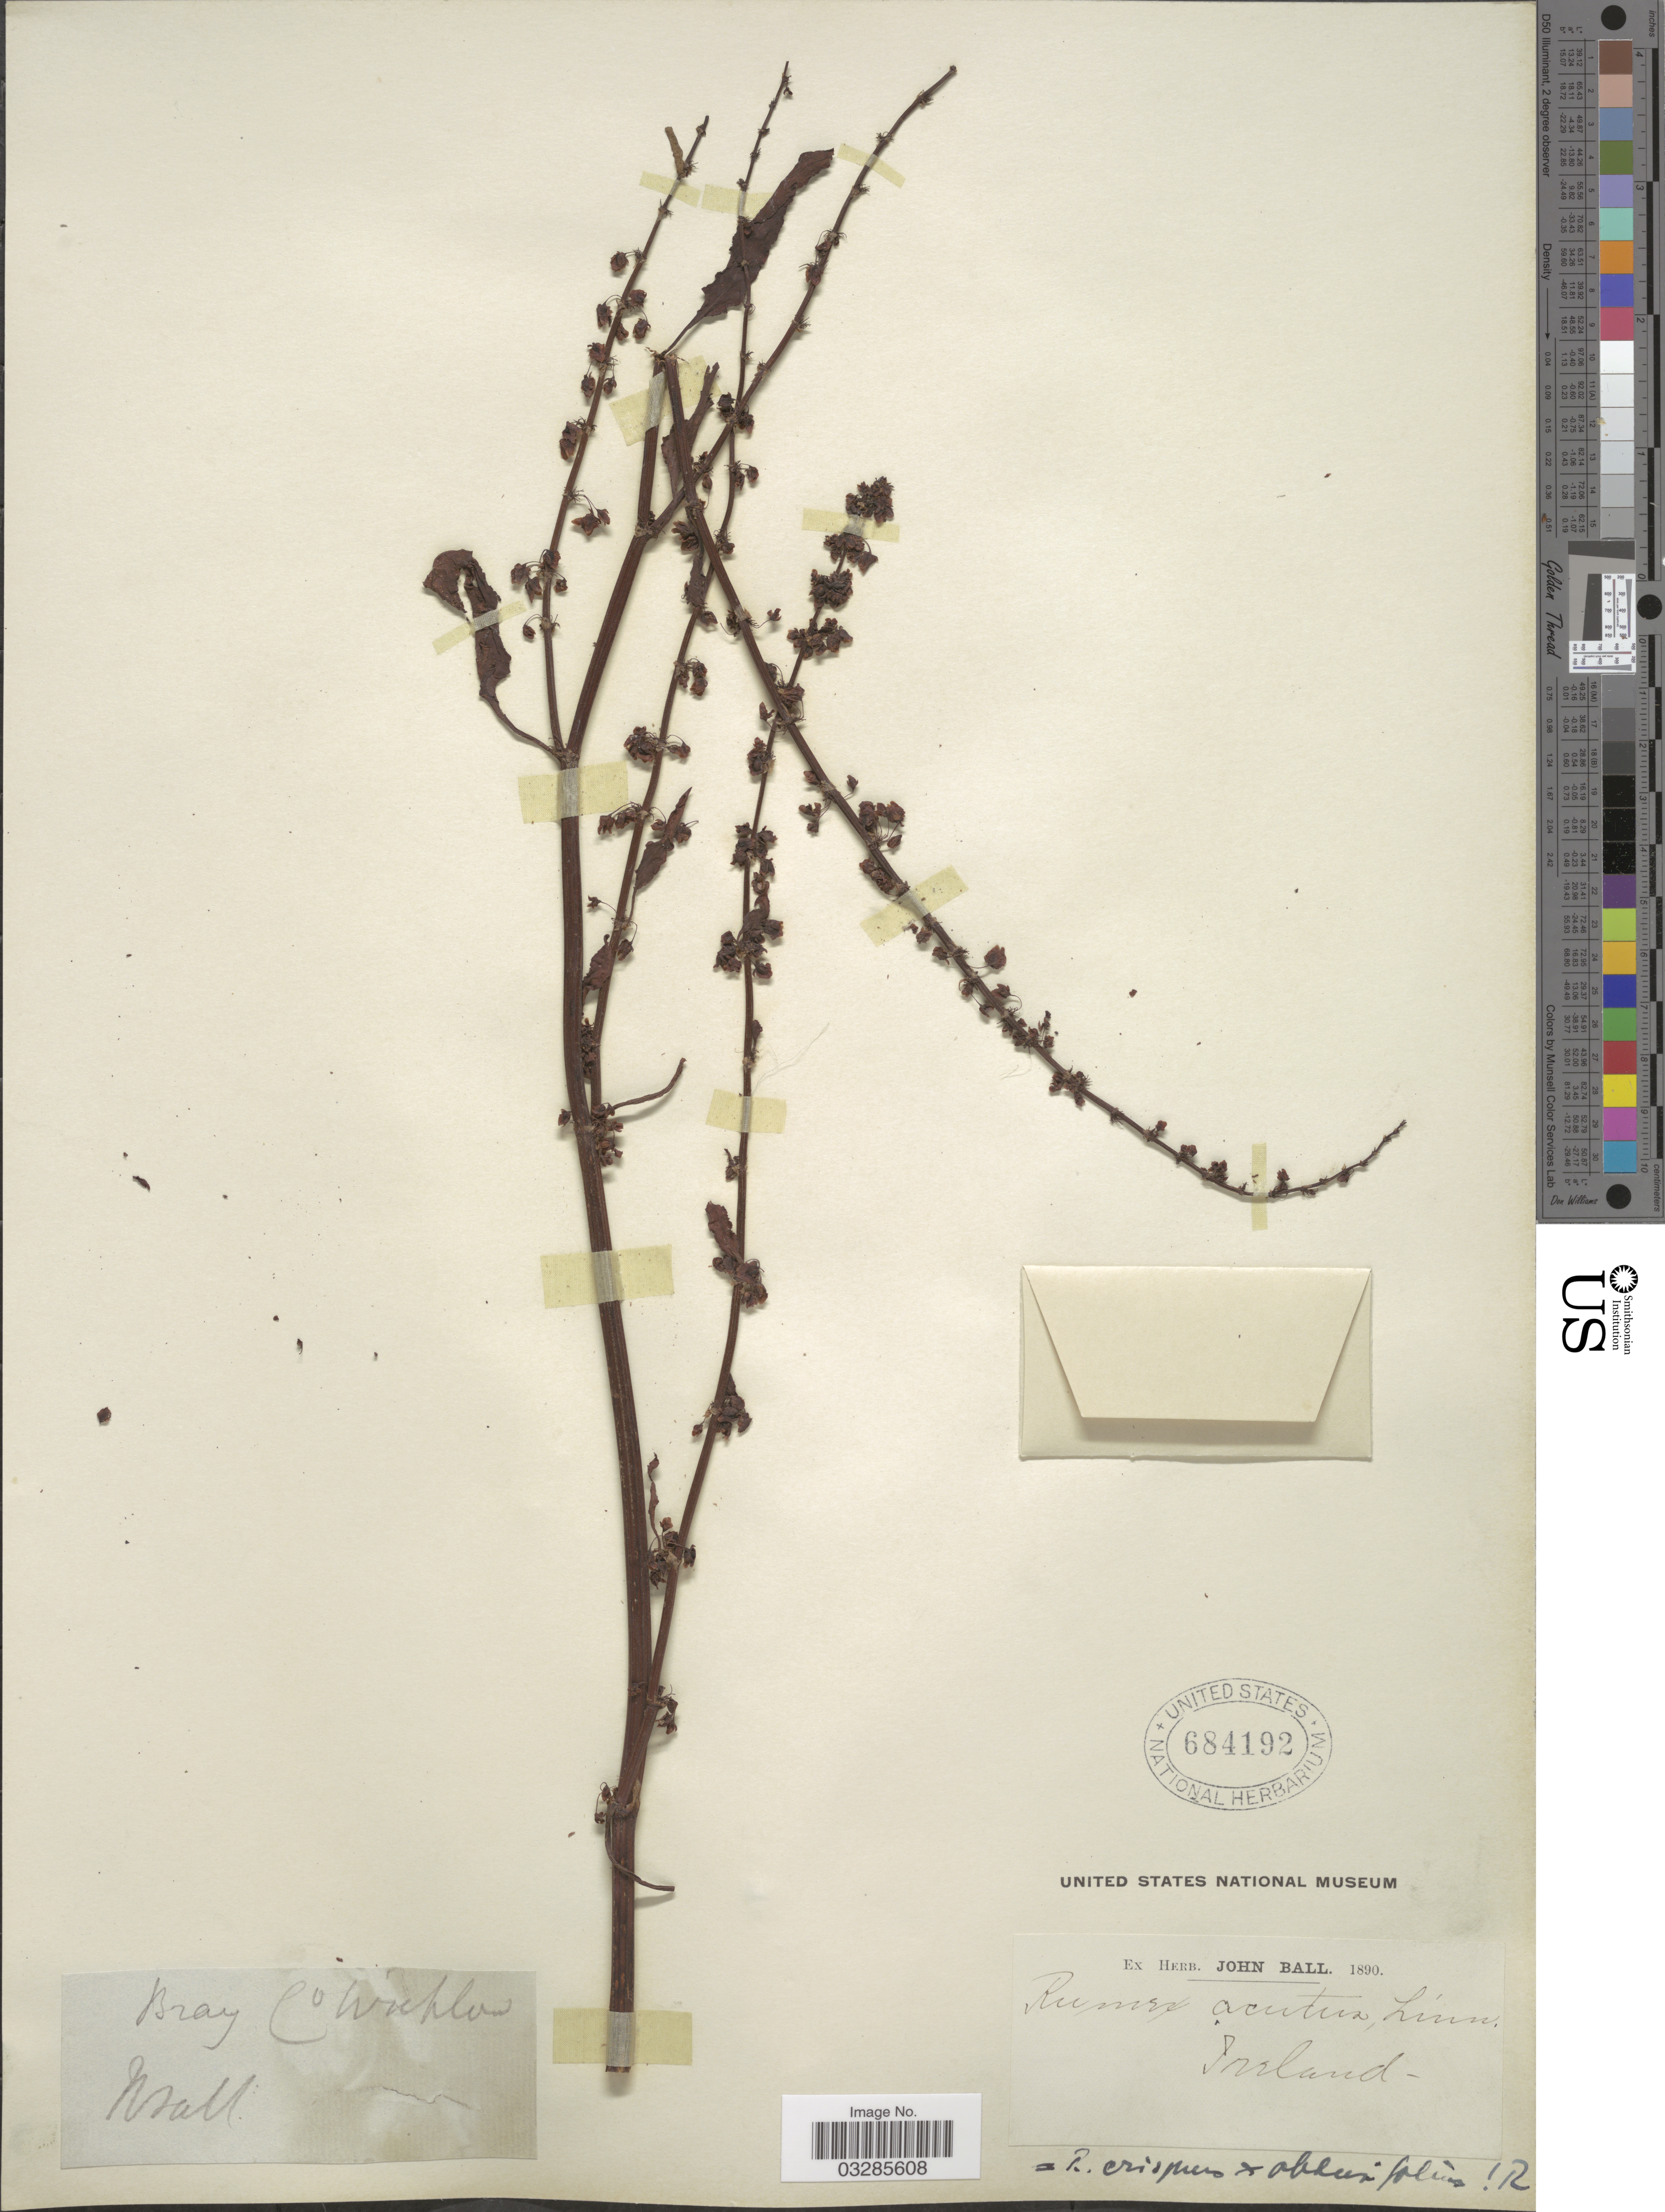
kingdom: Plantae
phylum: Tracheophyta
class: Magnoliopsida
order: Caryophyllales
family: Polygonaceae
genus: Rumex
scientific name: Rumex crispus x R. obtusifolius L.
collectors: J. Ball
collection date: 1890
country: Ireland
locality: Bray Co. Wicklow.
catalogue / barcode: US 684192